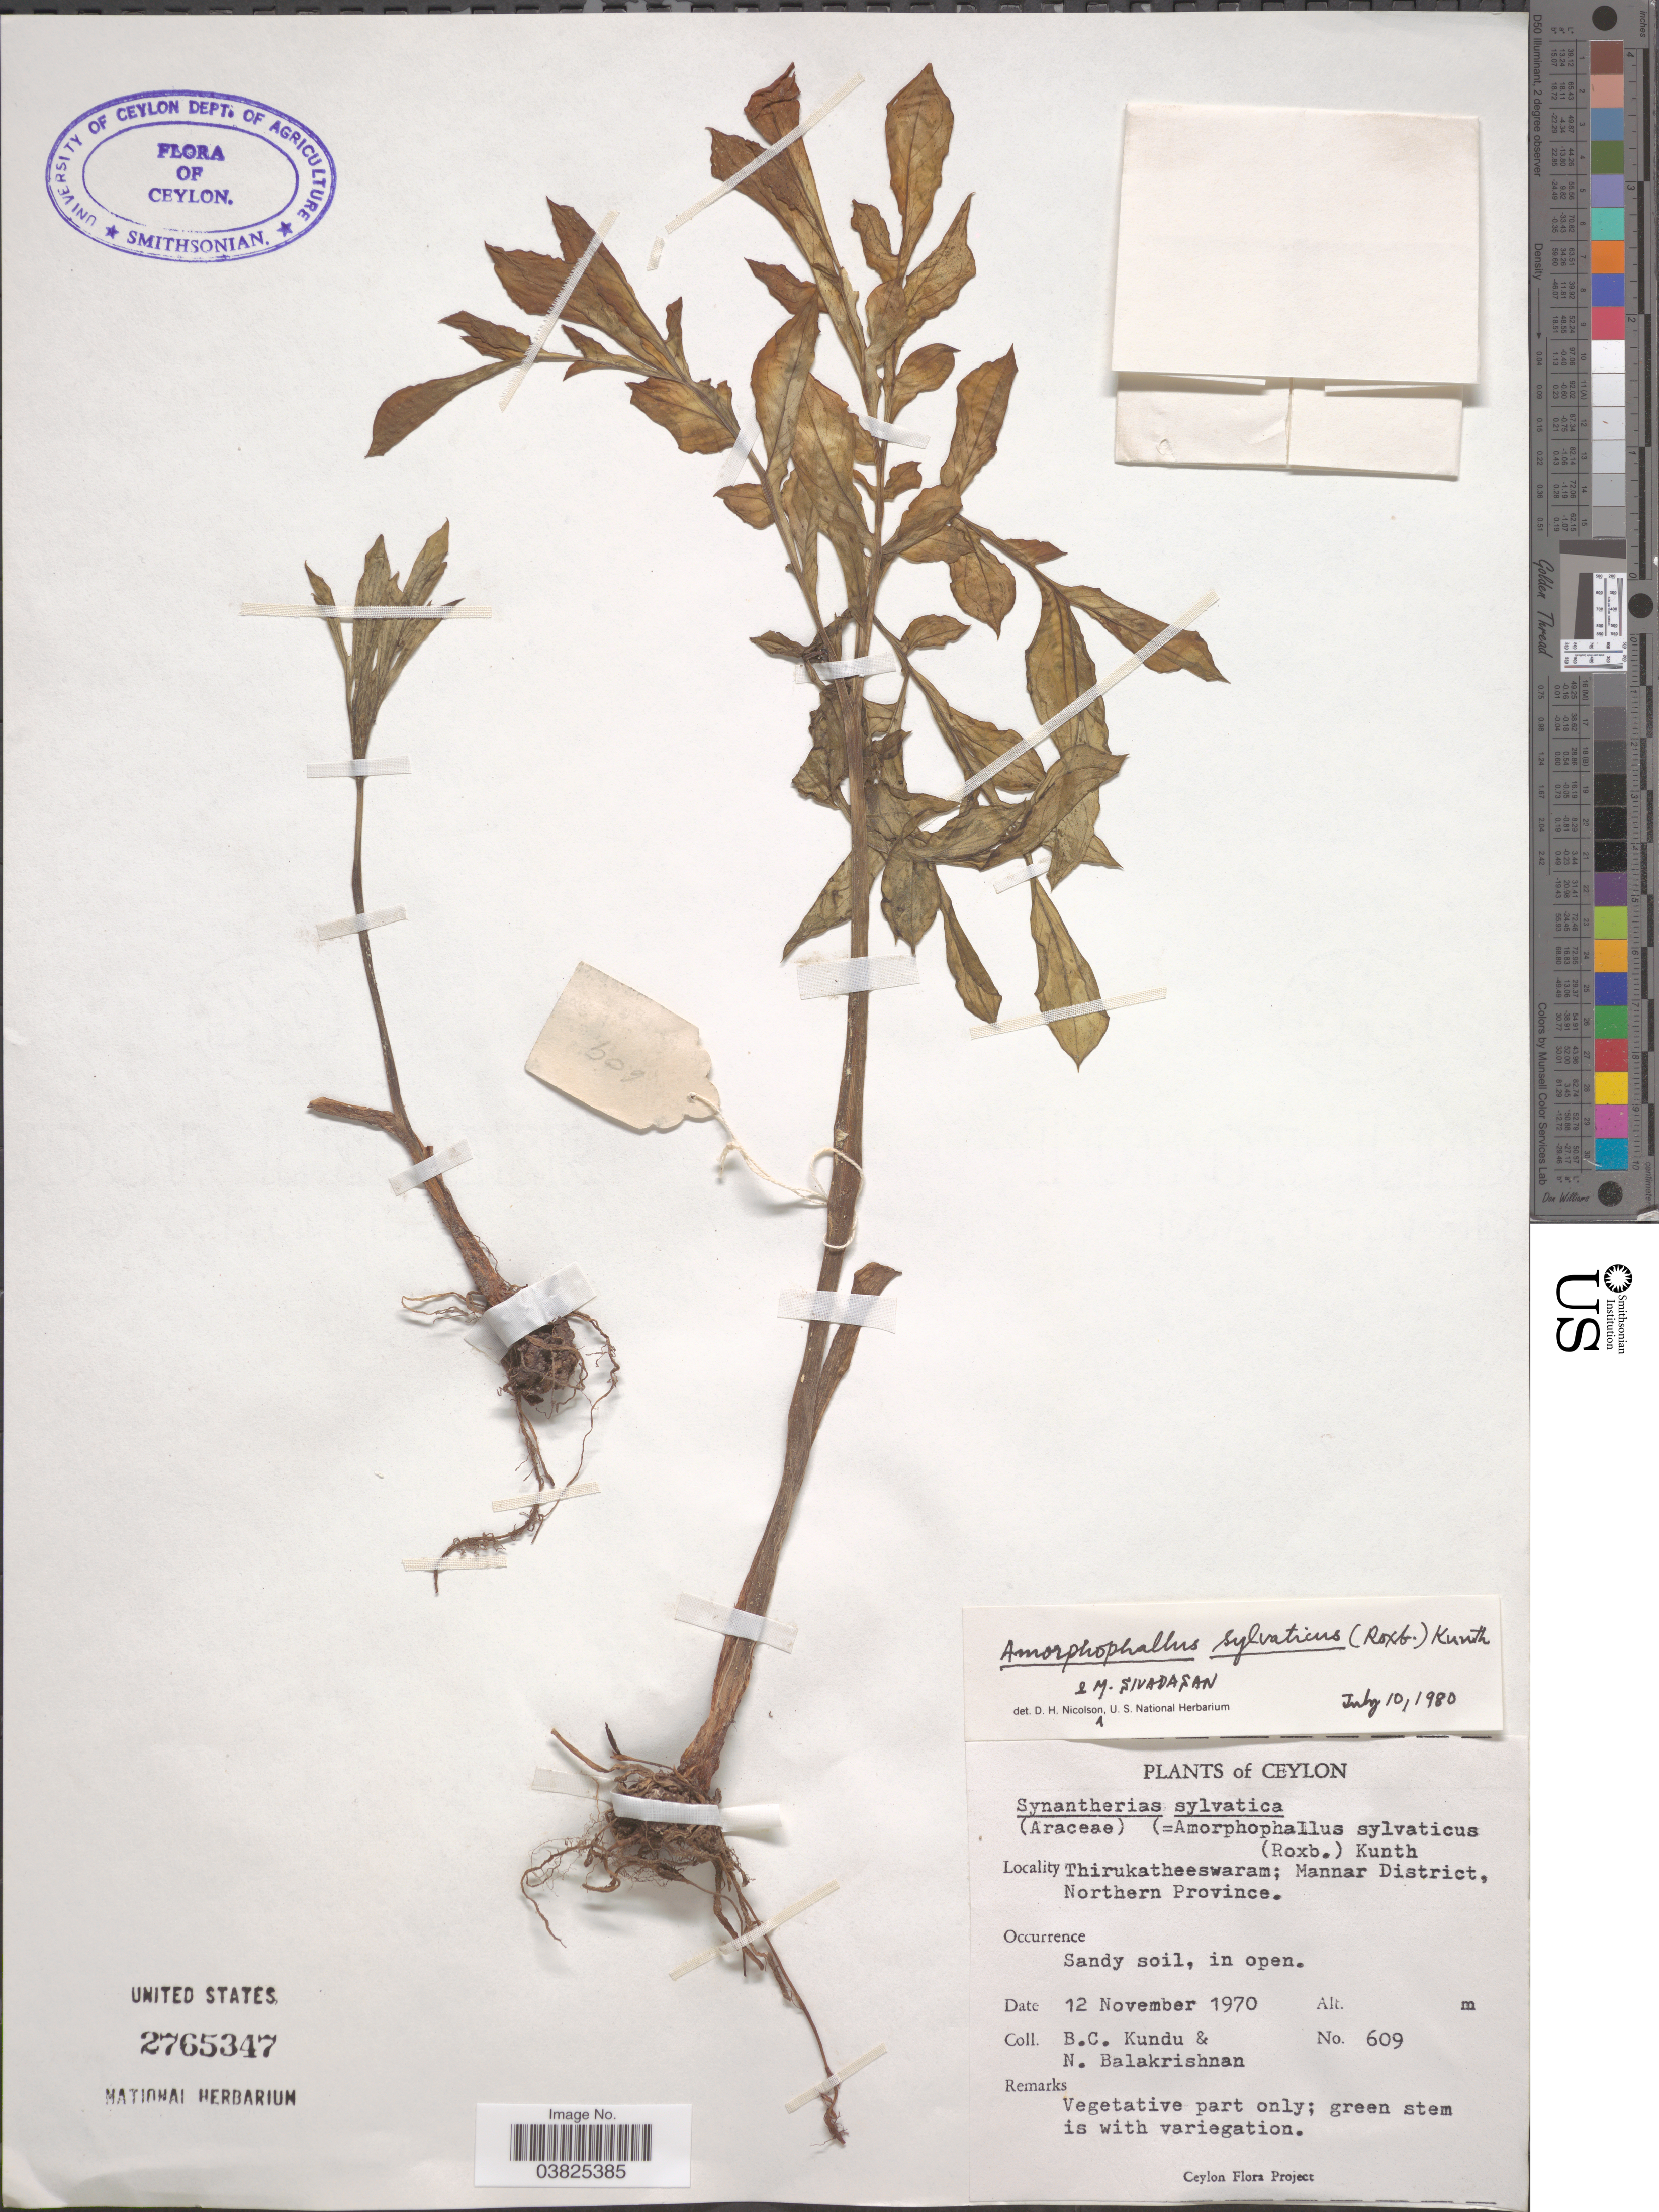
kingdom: Plantae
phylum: Tracheophyta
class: Liliopsida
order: Alismatales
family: Araceae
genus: Amorphophallus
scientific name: Amorphophallus sylvaticus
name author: (Roxb.) Kunth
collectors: B. C. Kundu & N. Balakrishnan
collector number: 609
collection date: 1970-11-12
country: Sri Lanka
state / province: Northern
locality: Ceylon. Thirukatheeswaram; Mannar District.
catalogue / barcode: US 2765347